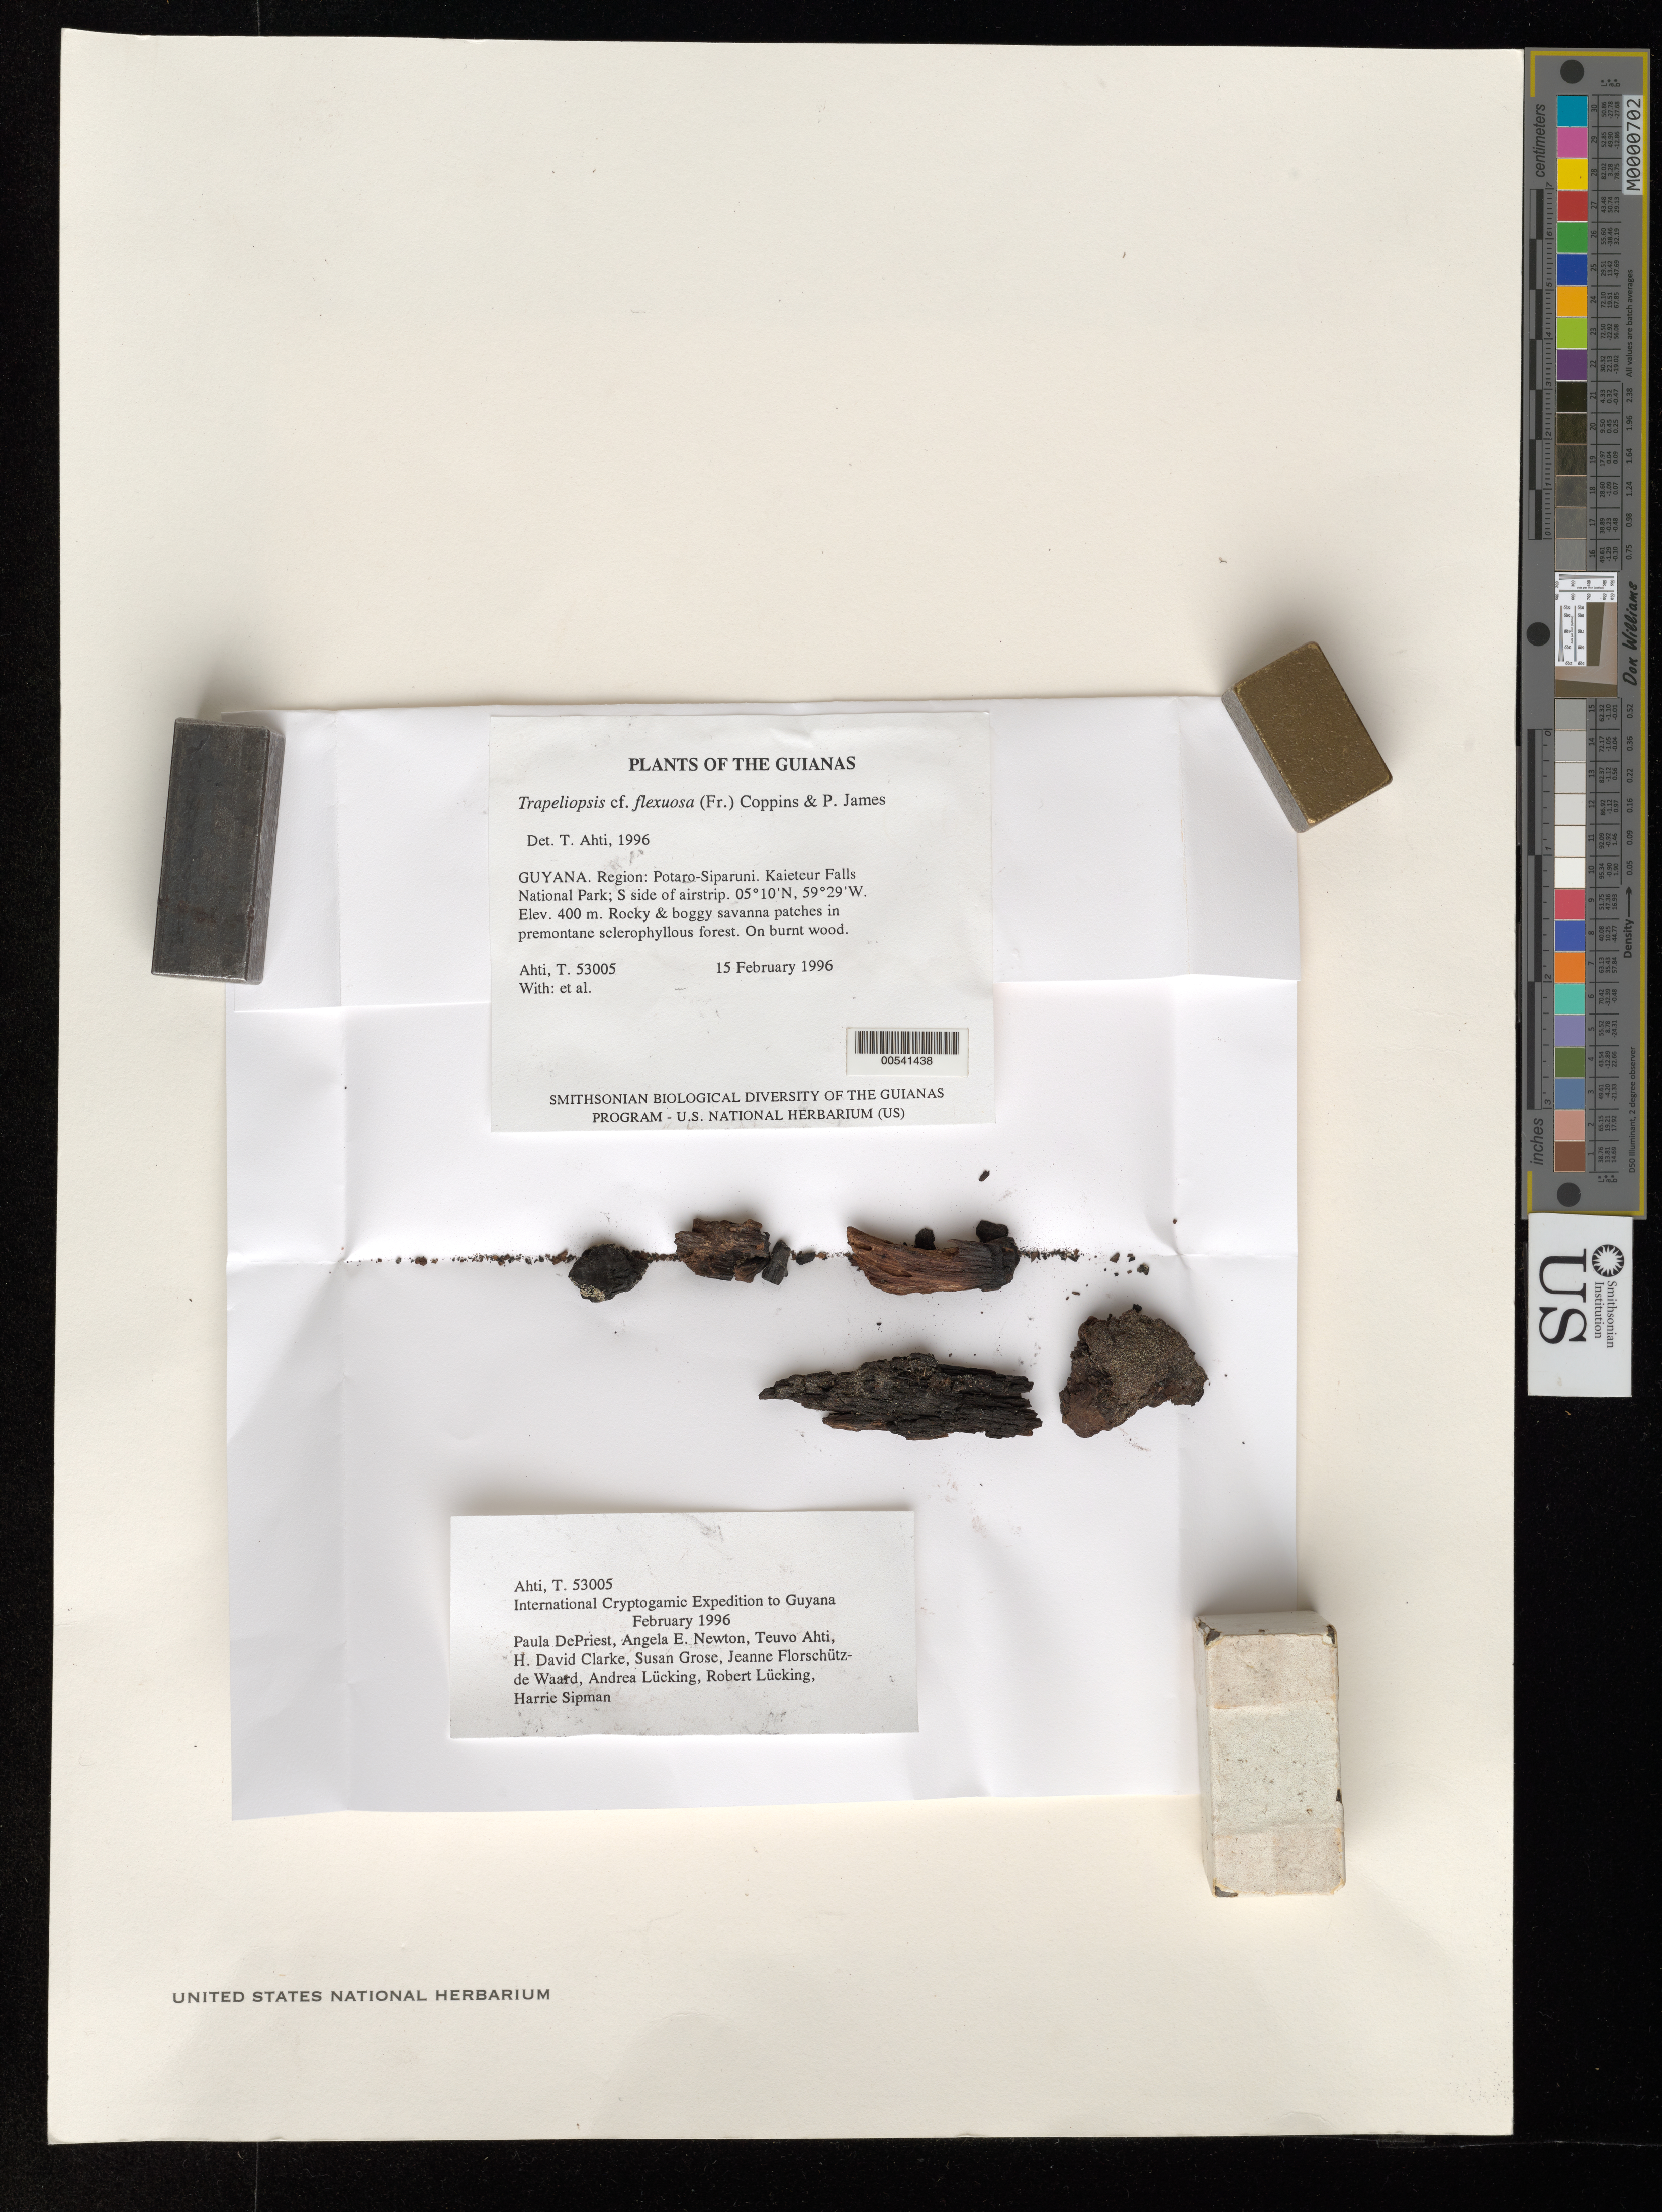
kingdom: Fungi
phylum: Ascomycota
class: Lecanoromycetes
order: Pertusariales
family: Agyriaceae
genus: Trapeliopsis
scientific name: Trapeliopsis flexuosa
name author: (Fr.) Coppins & P. James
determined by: Ahti, Teuvo T.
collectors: T. T. Ahti et al.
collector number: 53005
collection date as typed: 15 February 1996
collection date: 1996-02-15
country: Guyana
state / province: Potaro-Siparuni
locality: Kaieteur Falls National Park; S side of airstrip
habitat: Rocky & boggy savanna patches in premontane sclerophyllous forest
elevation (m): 400